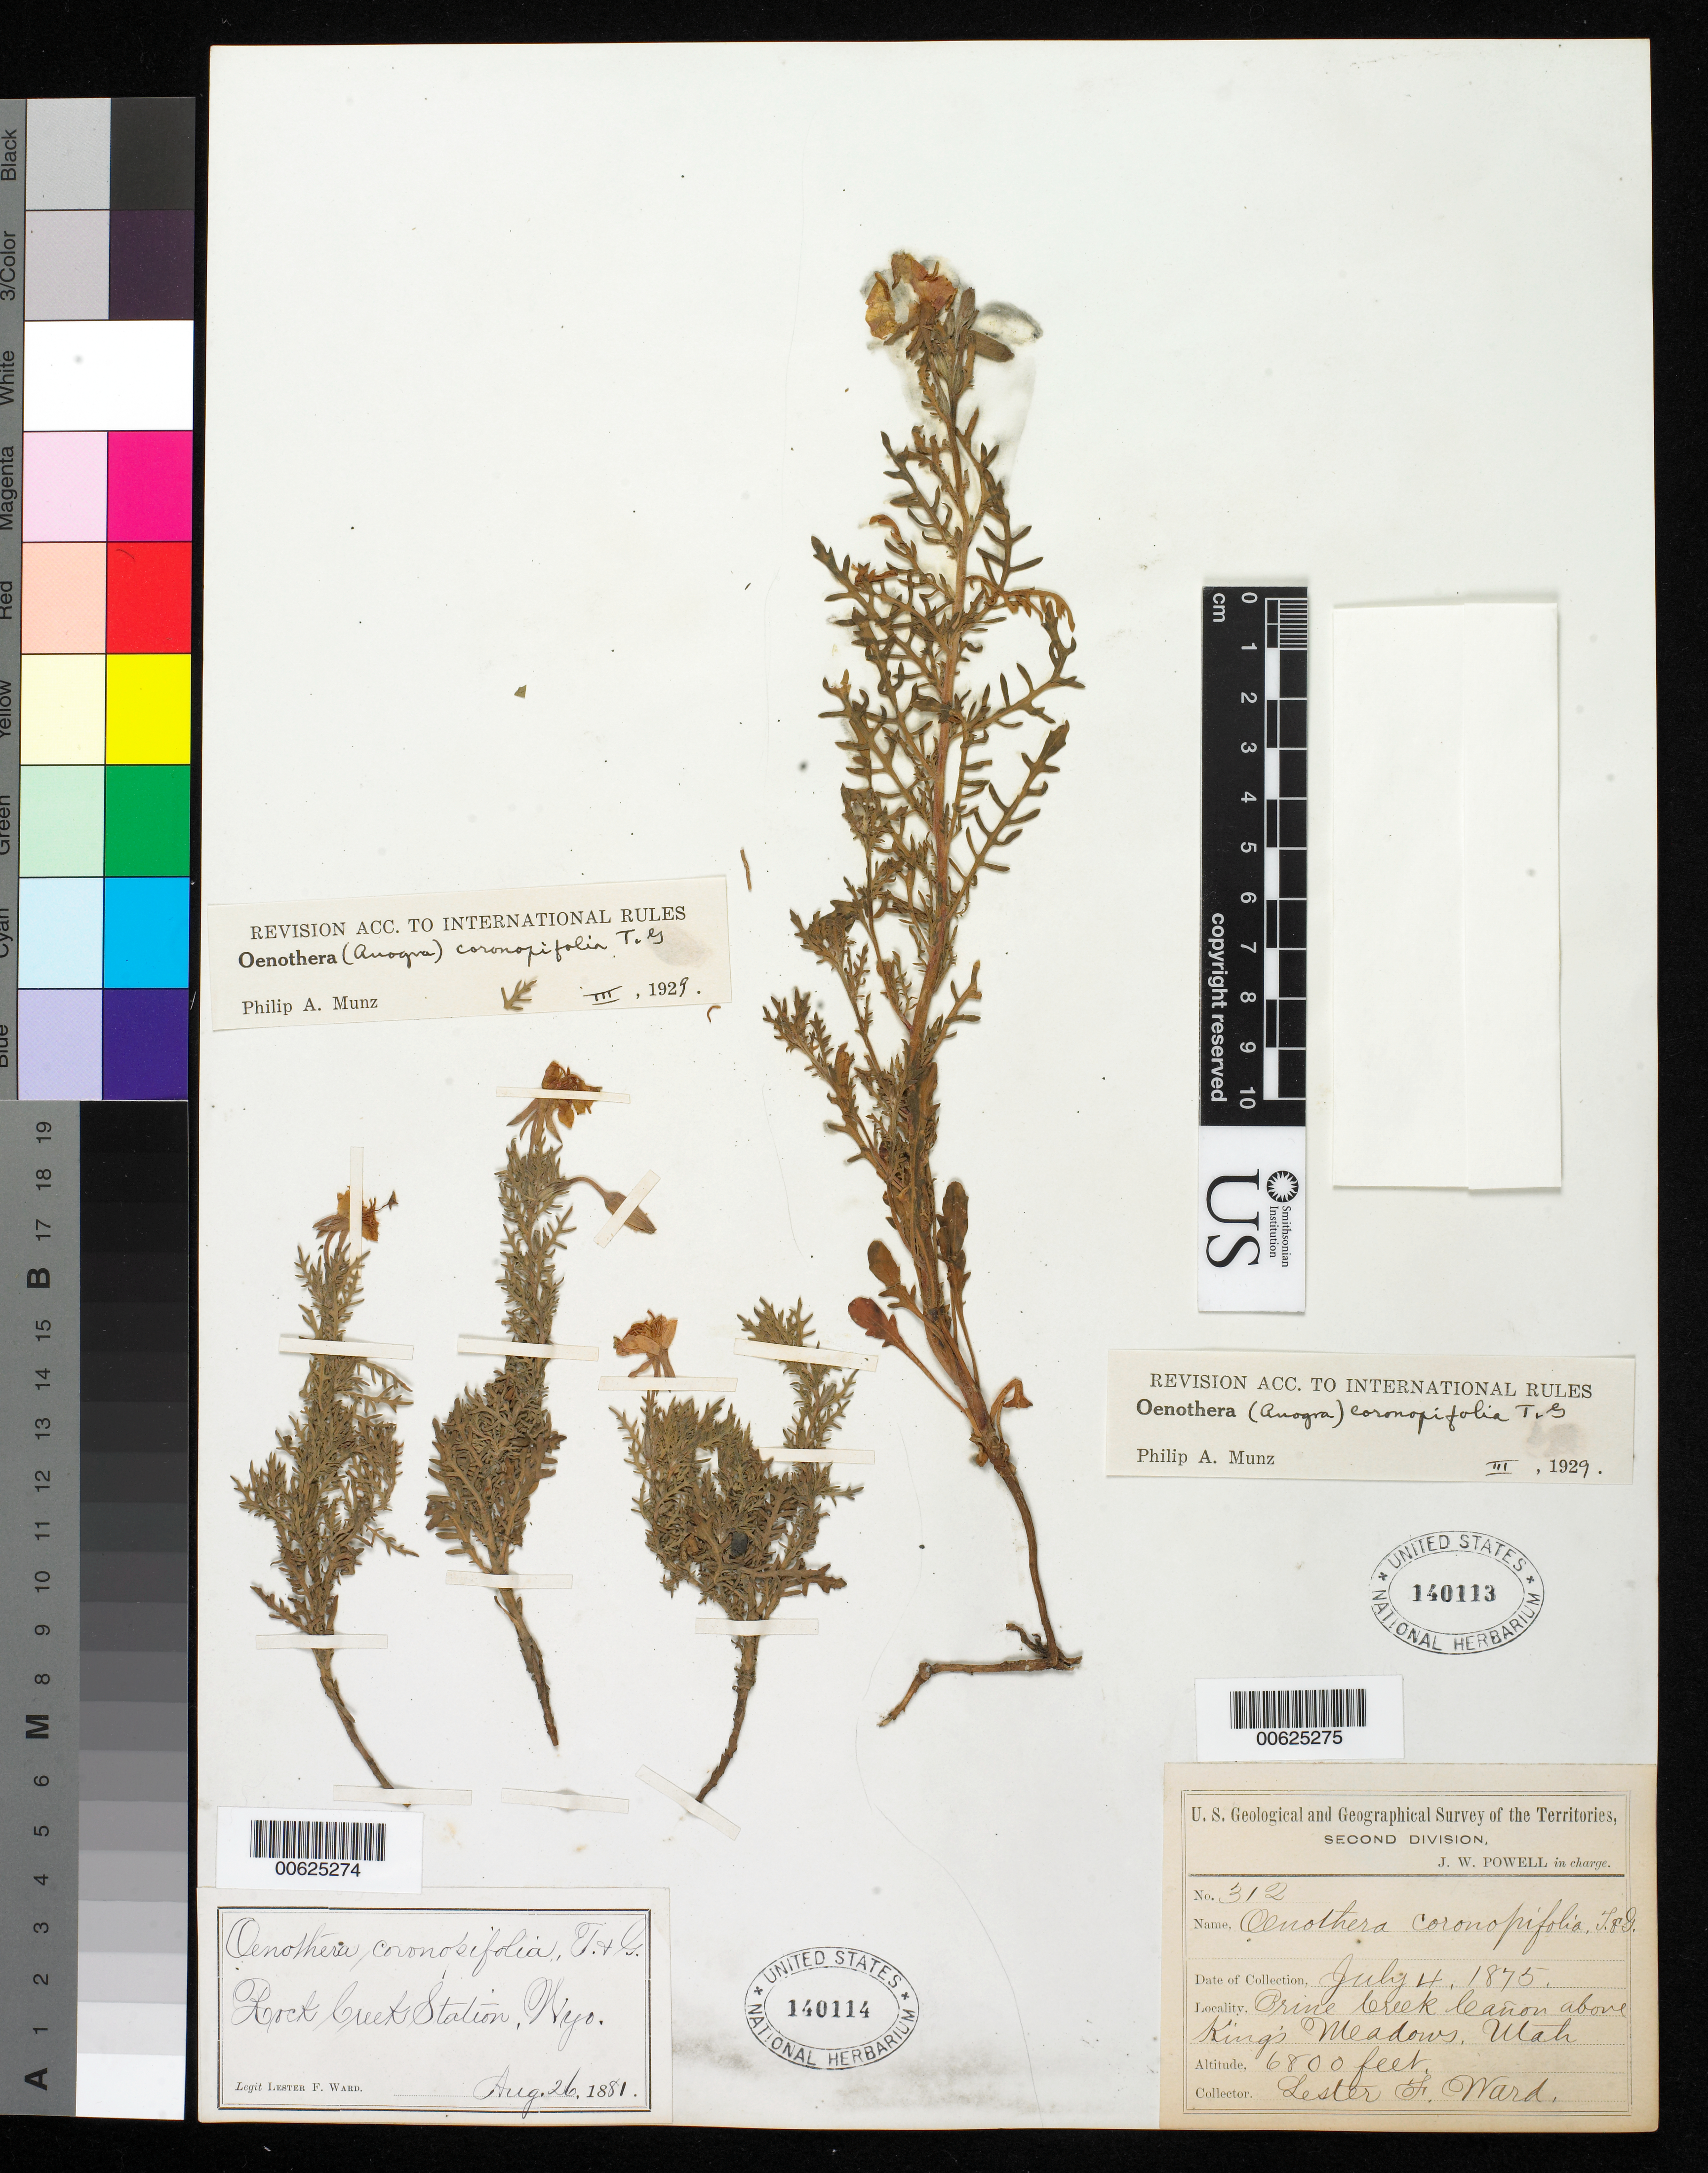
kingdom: Plantae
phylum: Tracheophyta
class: Magnoliopsida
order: Myrtales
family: Onagraceae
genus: Oenothera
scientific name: Oenothera coronopifolia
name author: Torr. & A. Gray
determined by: Munz, Philip A.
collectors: L. F. Ward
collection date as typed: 26 Aug 1881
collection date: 1881-08-26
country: United States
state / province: Wyoming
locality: Rock Creek Station.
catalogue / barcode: US 140114